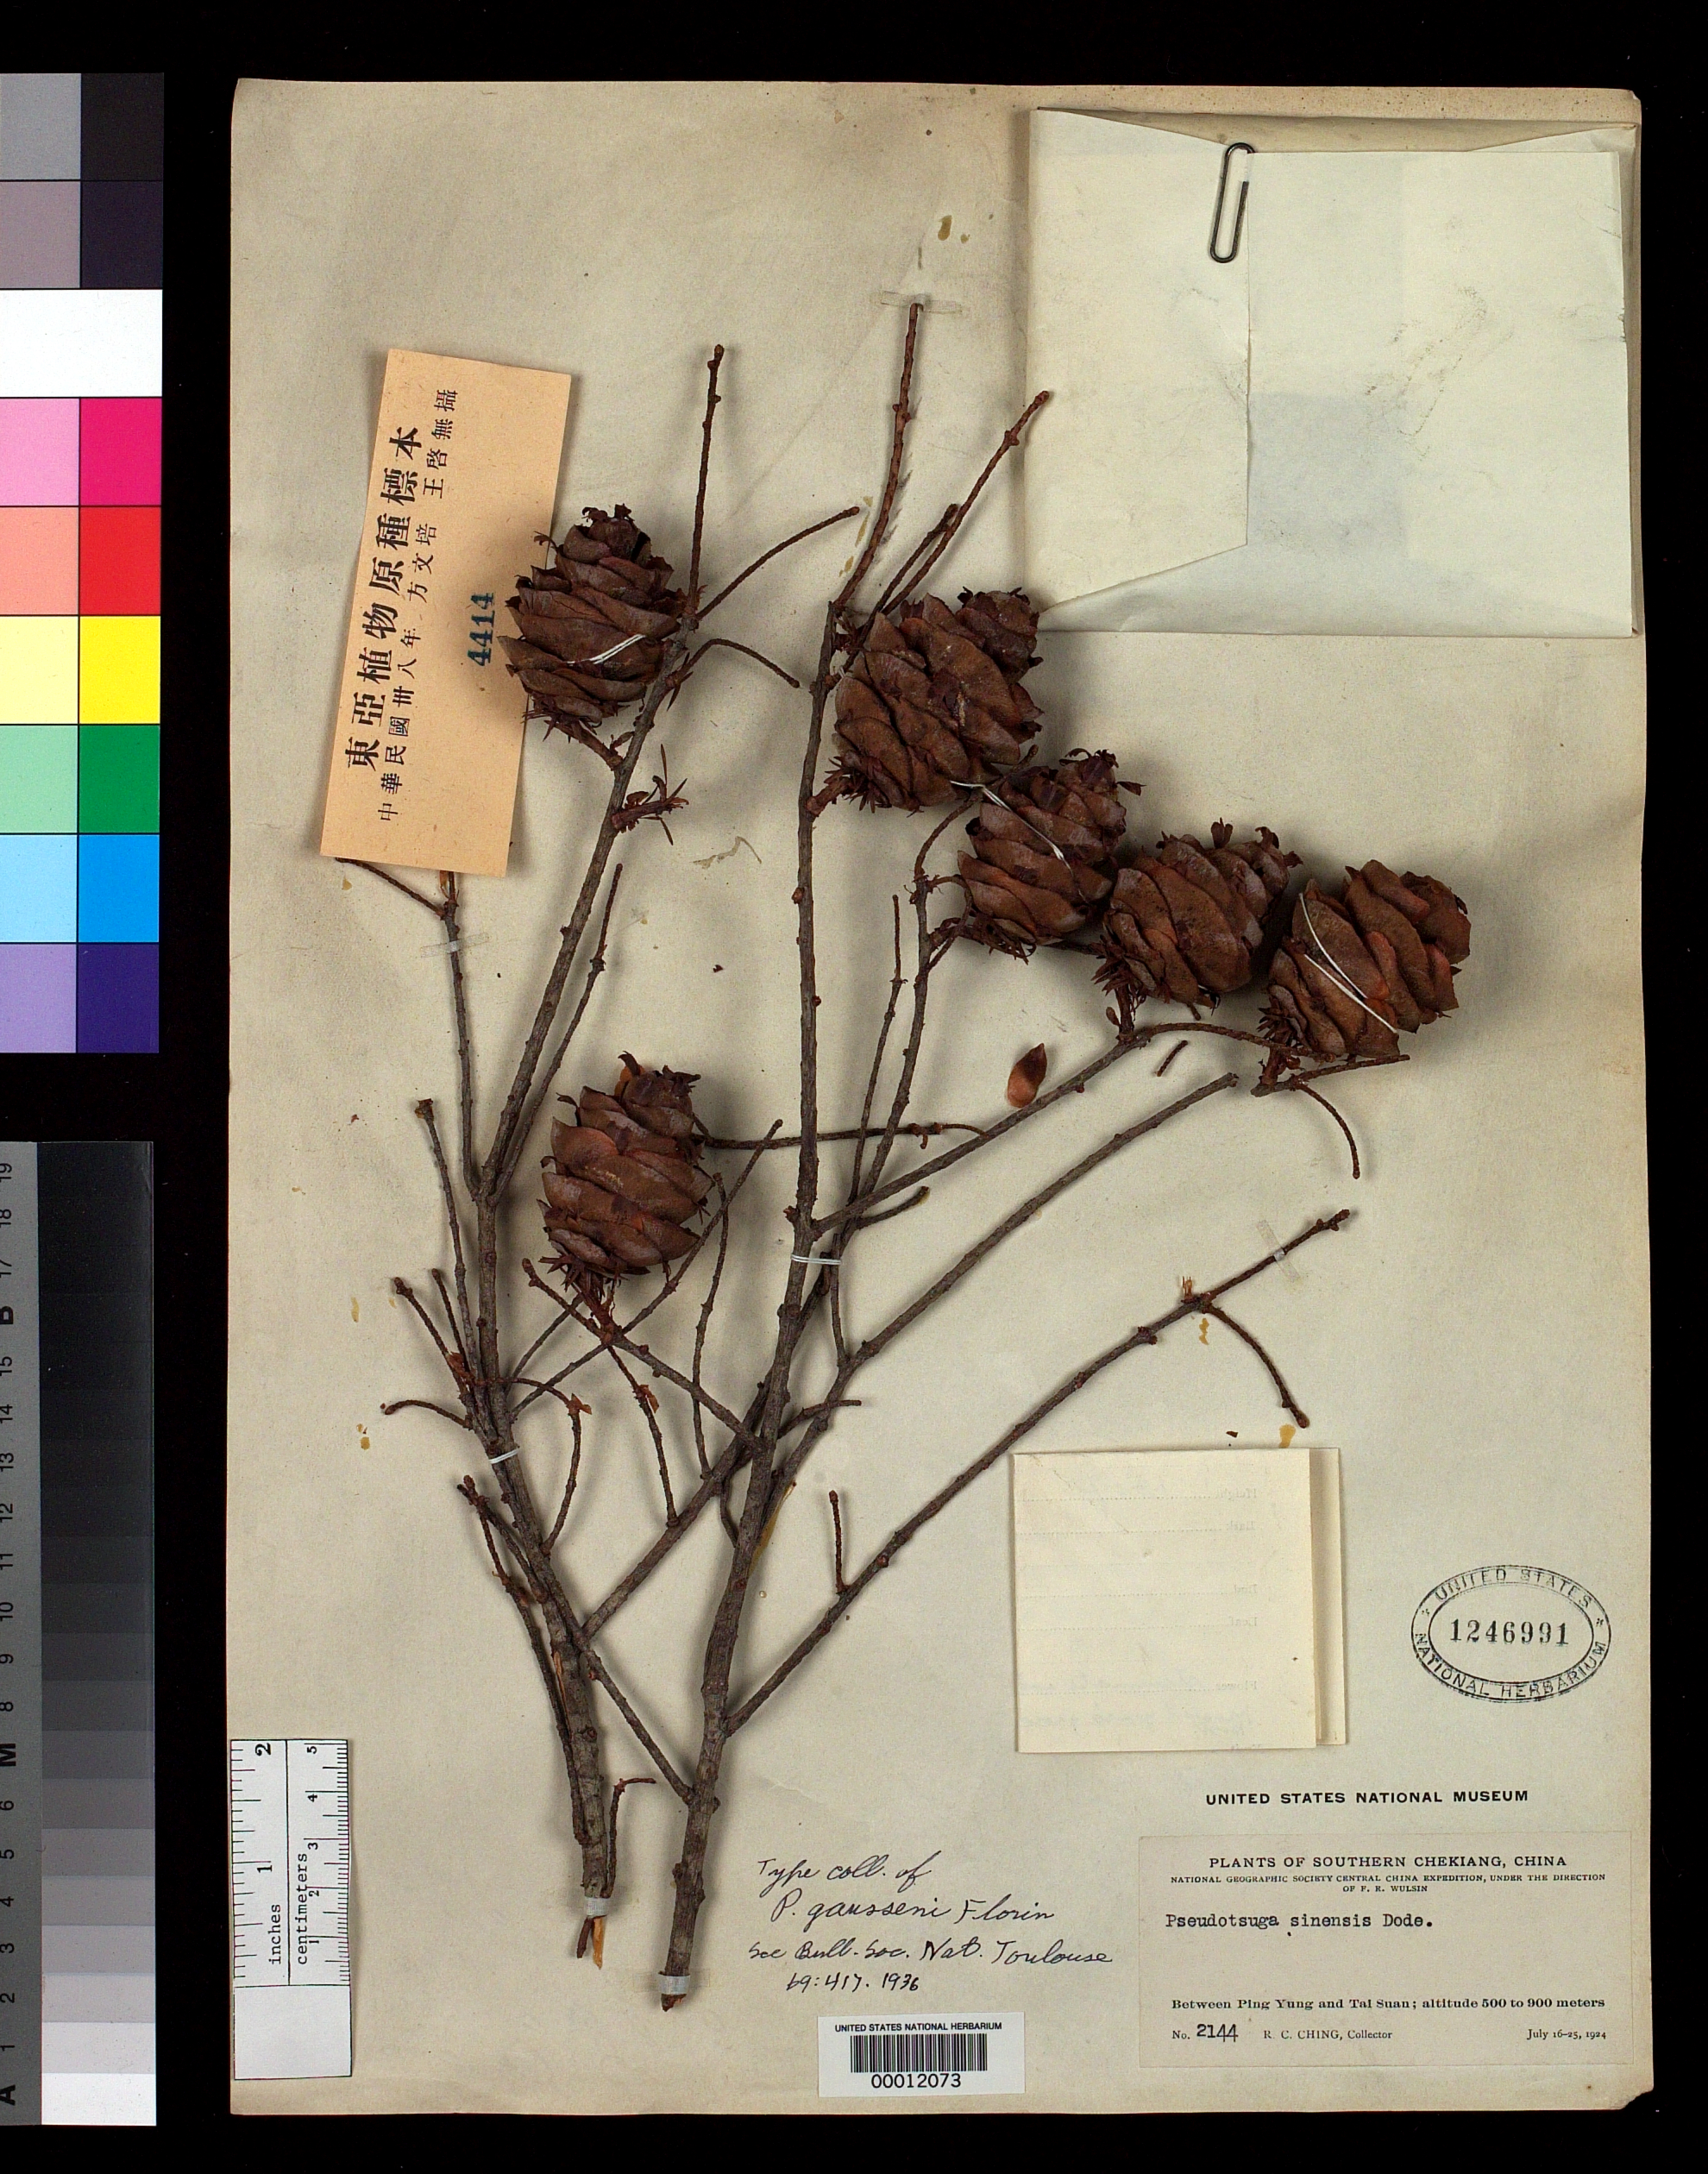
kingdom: Plantae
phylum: Tracheophyta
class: Pinopsida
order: Pinales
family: Pinaceae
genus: Pseudotsuga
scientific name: Pseudotsuga gaussenii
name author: Flous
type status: Type Collection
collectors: R. C. Ching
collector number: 2144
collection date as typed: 16 Jul 1924 to 25 Jul 1924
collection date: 1924-07-16/1924-07-25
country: China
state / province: Zhejiang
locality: Between Ping Yung and Tai Suan.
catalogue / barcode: US 1246991